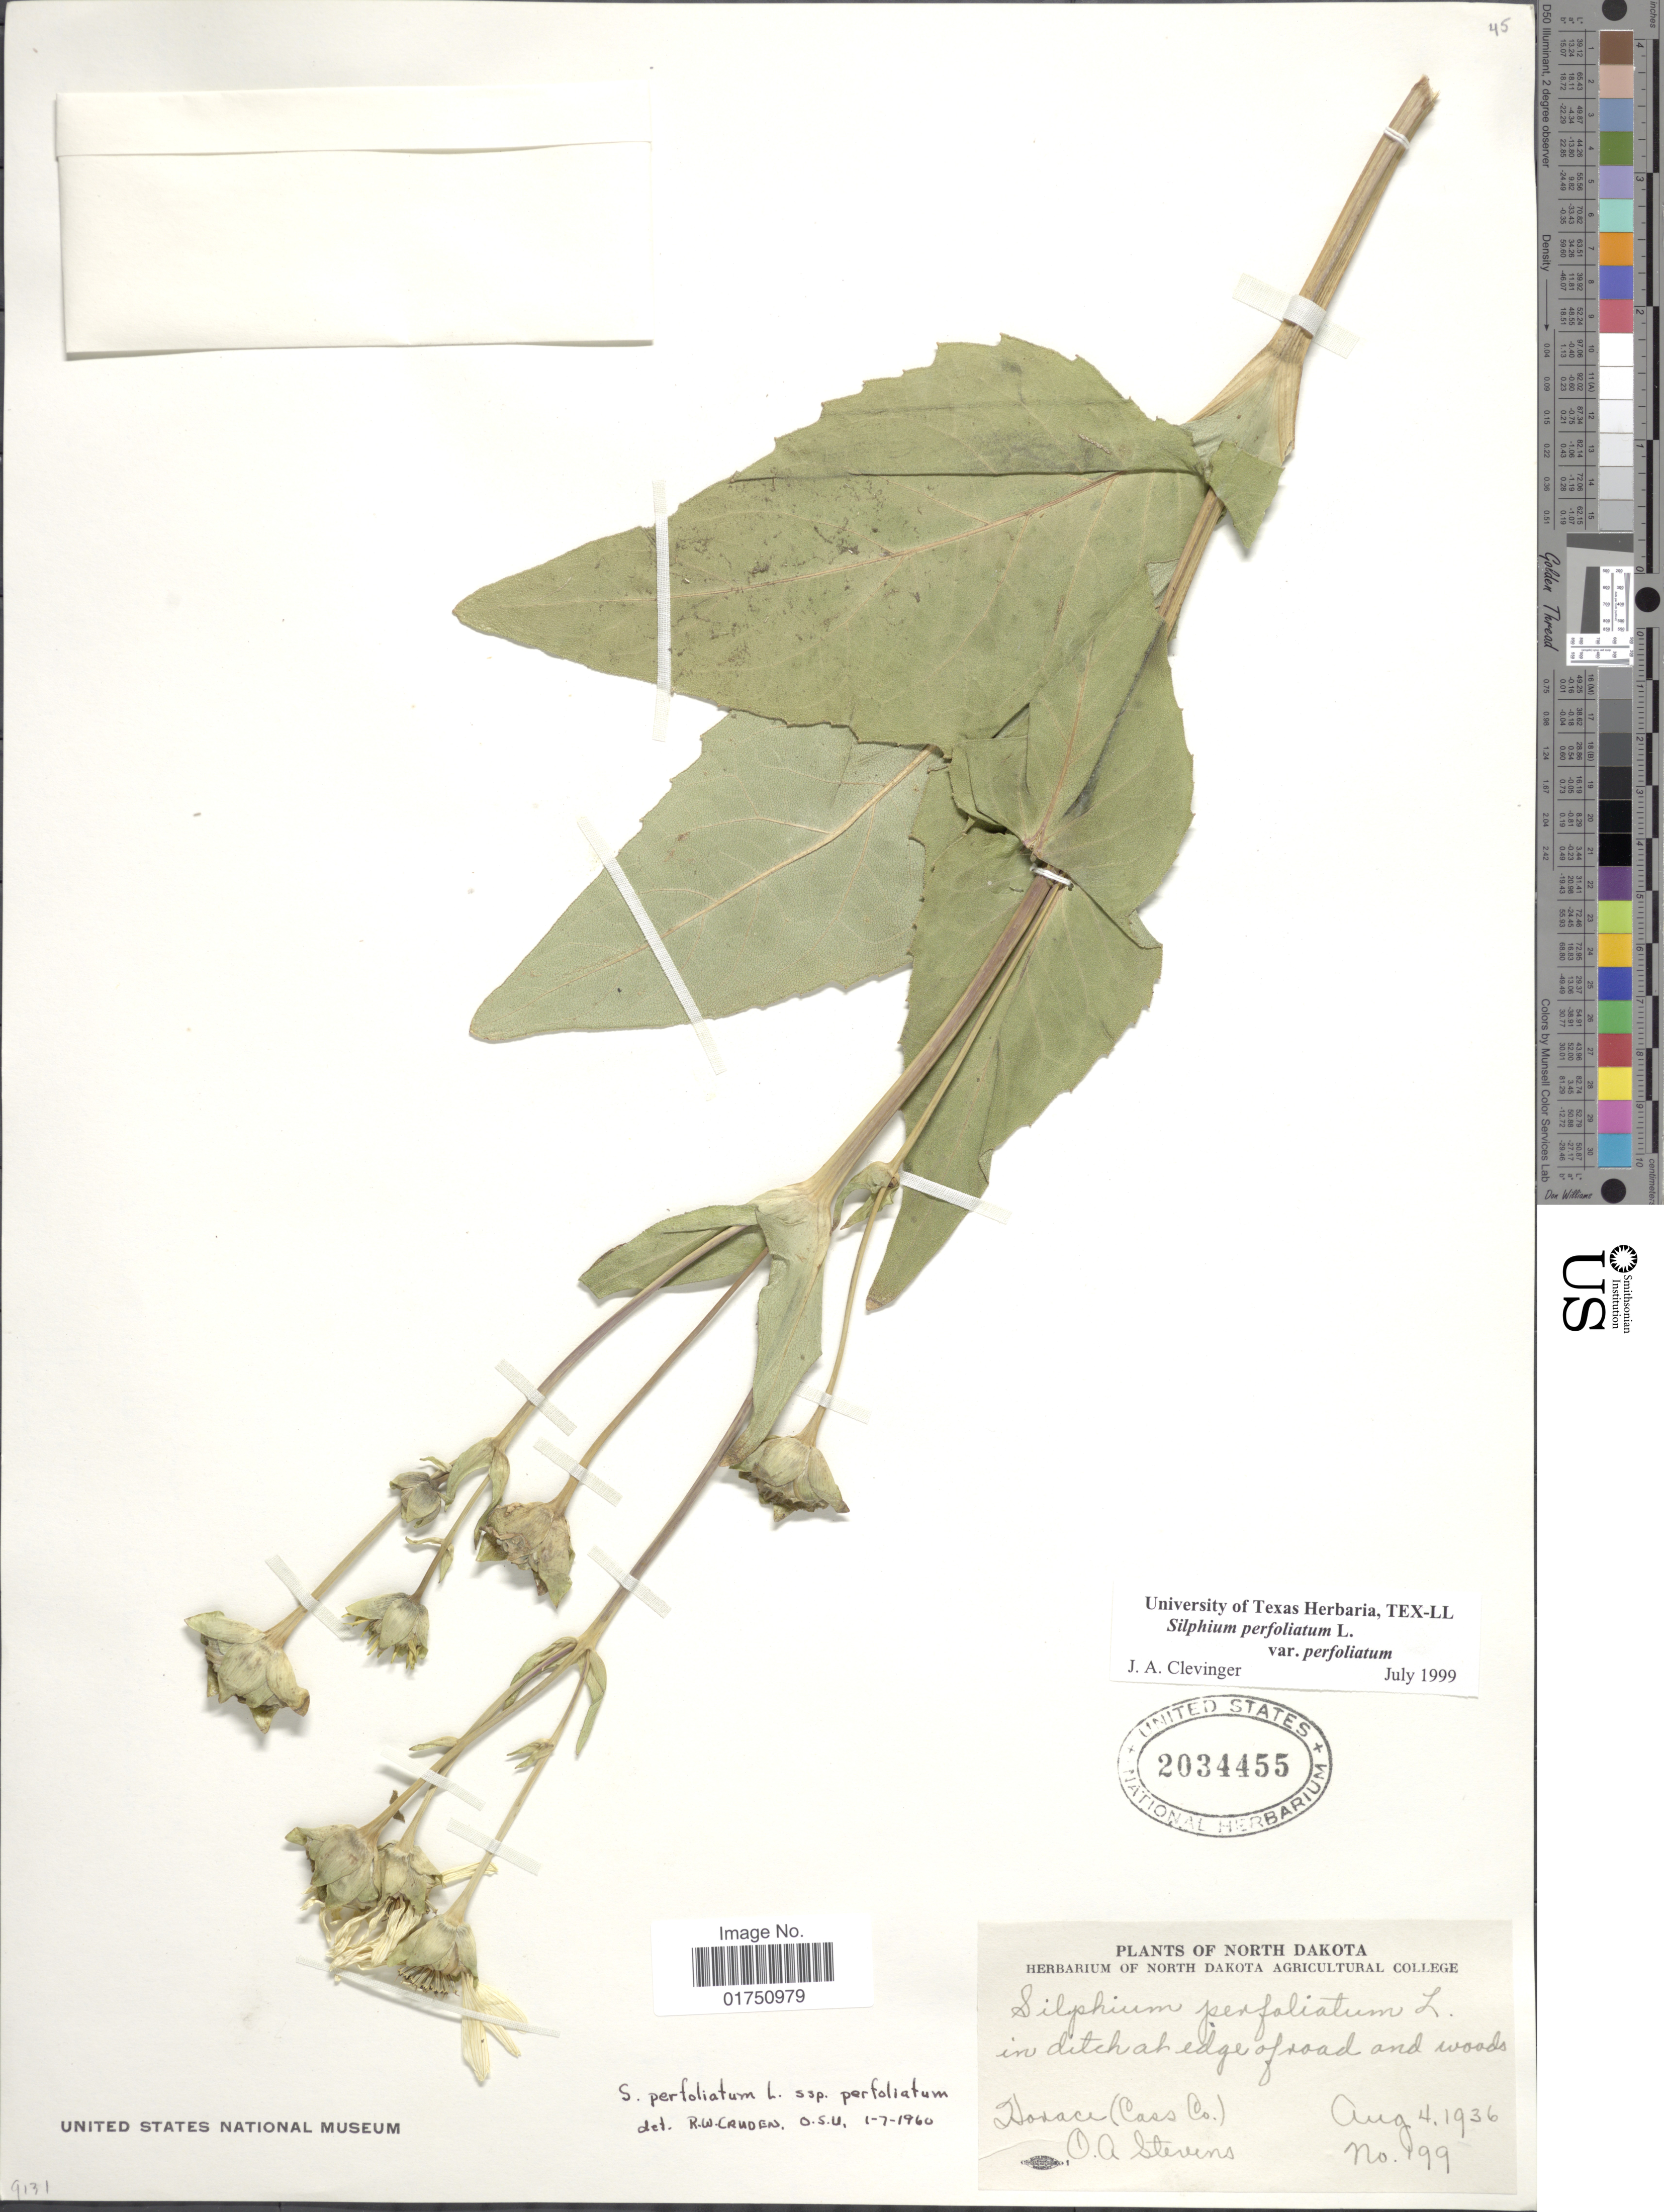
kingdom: Plantae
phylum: Tracheophyta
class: Magnoliopsida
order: Asterales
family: Asteraceae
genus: Silphium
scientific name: Silphium perfoliatum var. perfoliatum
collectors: O. A. Stevens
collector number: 199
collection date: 1936-08-04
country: United States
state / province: North Dakota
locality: In ditch at edge of road and woods. Horace (Cass Co.)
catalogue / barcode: US 2034455